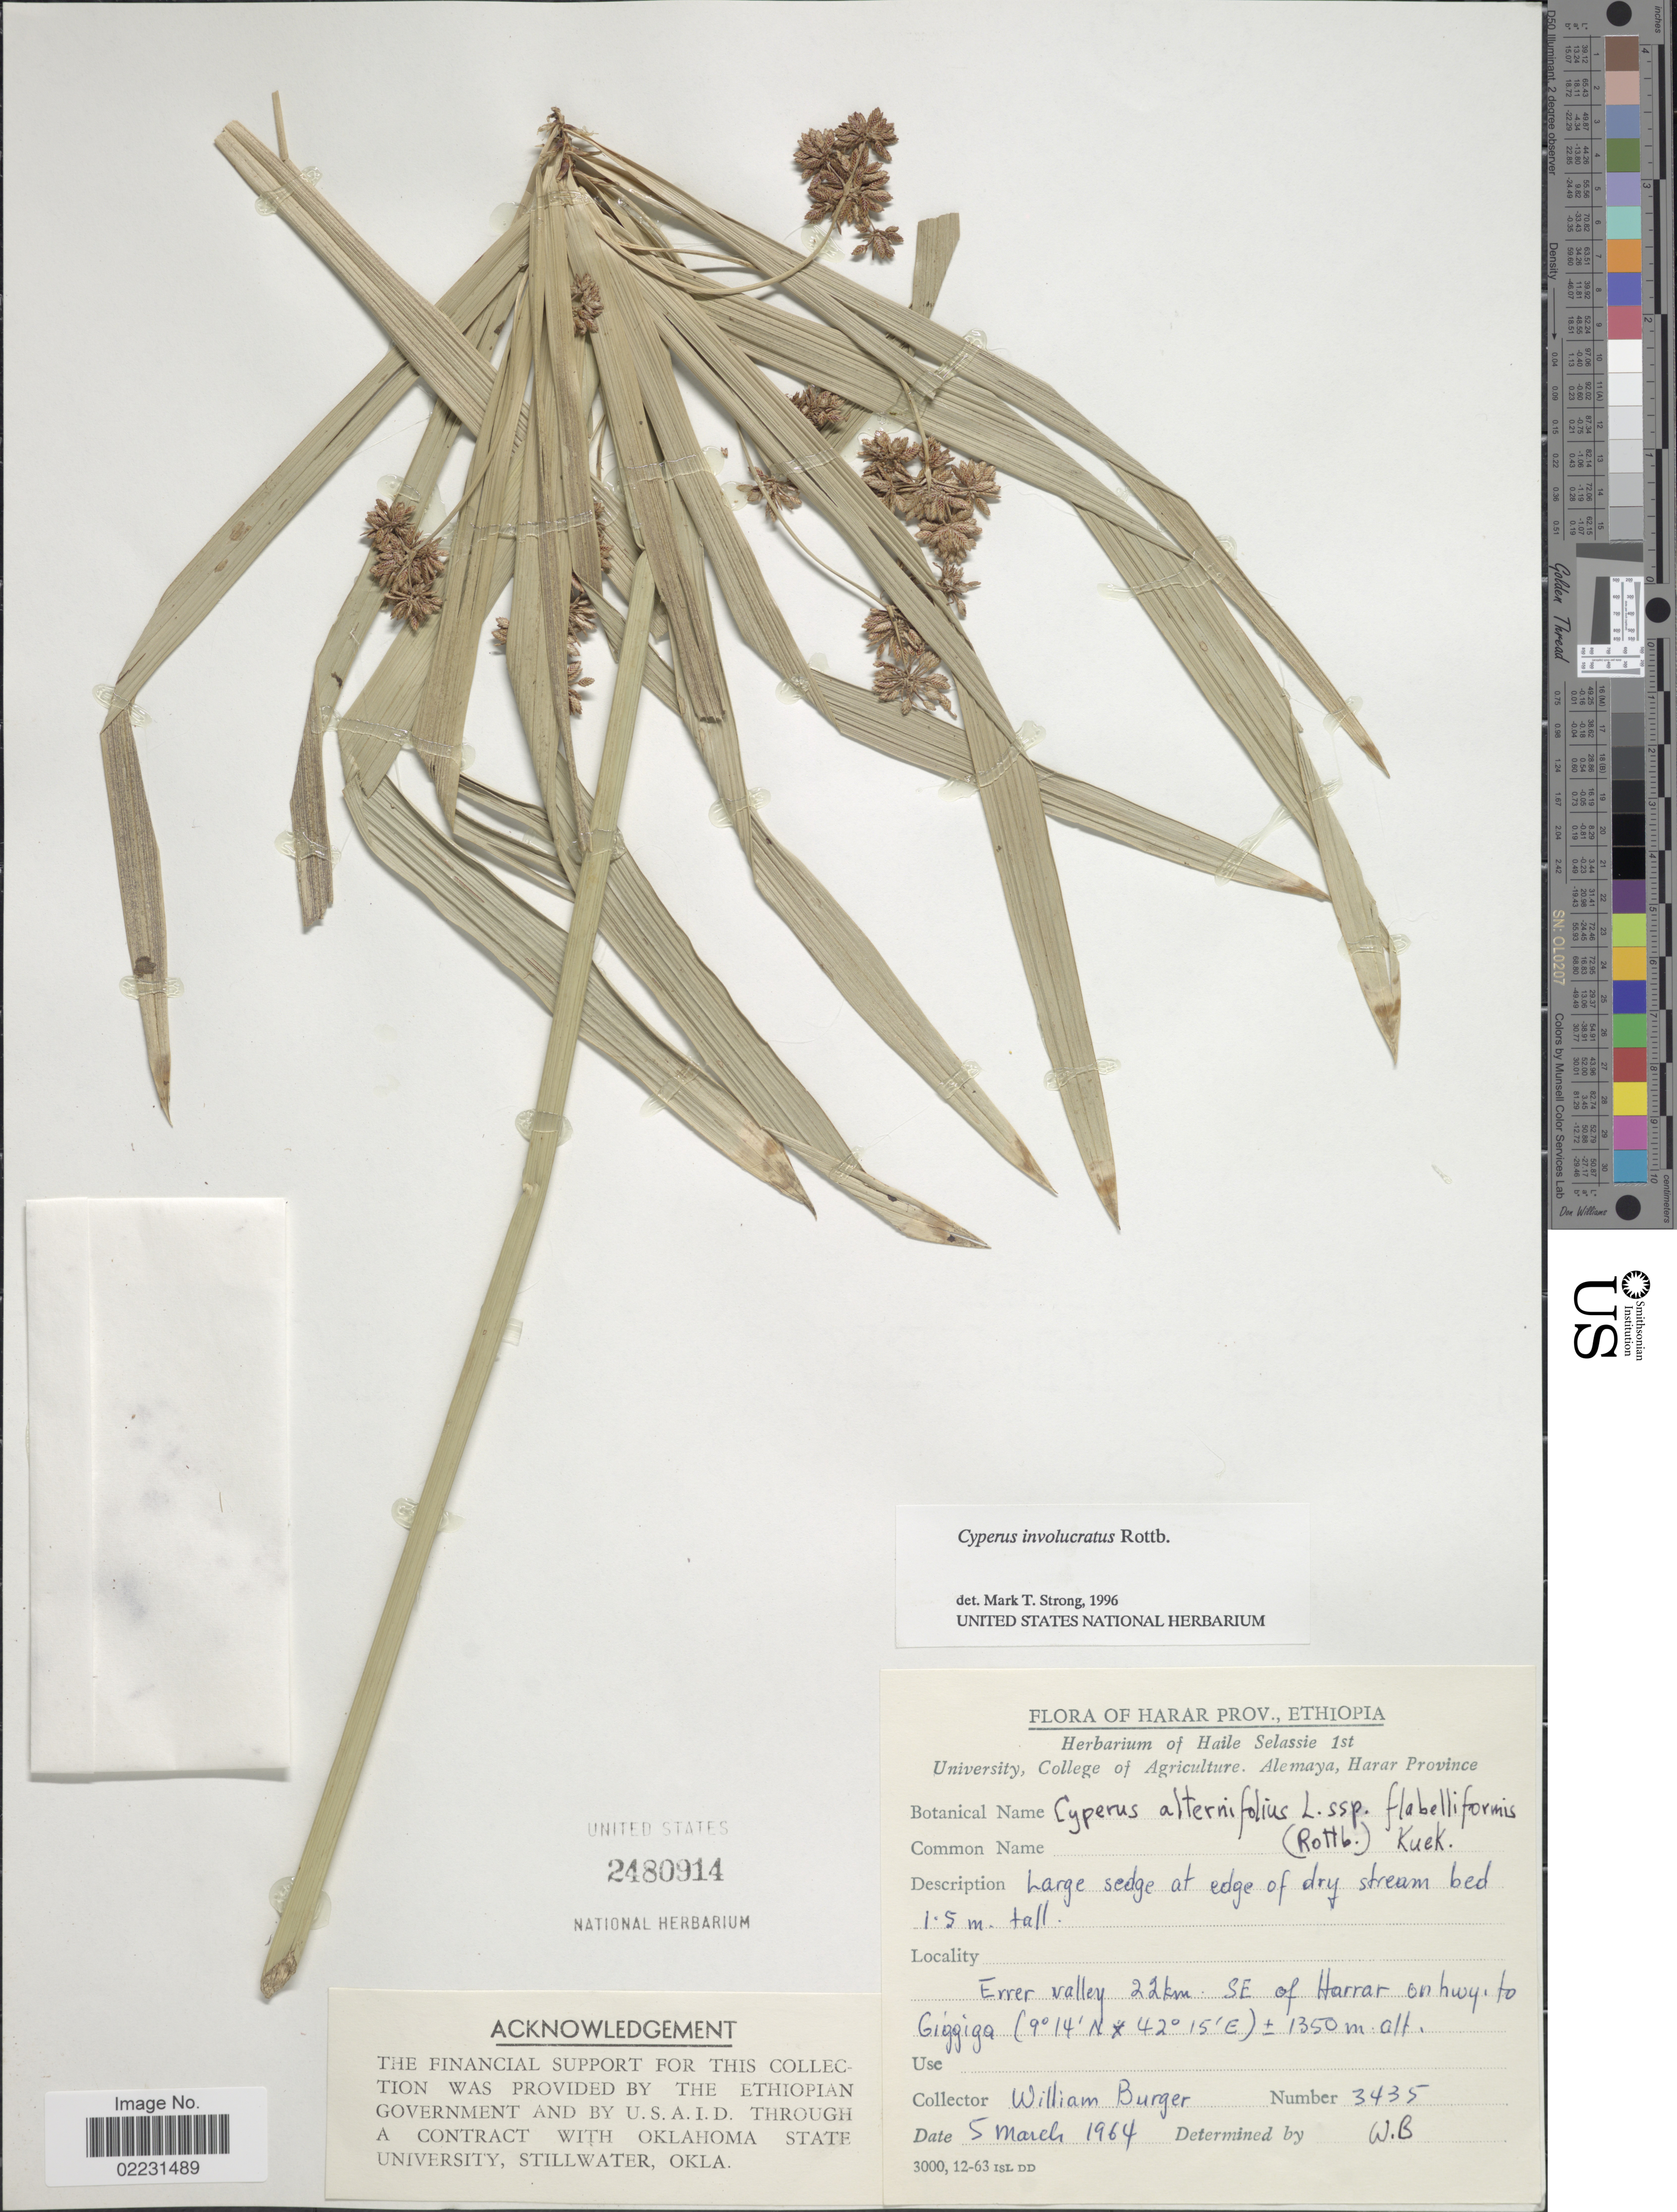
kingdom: Plantae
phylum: Tracheophyta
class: Liliopsida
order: Poales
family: Cyperaceae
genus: Cyperus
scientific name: Cyperus involucratus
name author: Rottb.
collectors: W. Burger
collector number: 3435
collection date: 1964-03-05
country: Ethiopia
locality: Harar Prov. Ethiopia. Errer valley 22 km. SE of Harrar on hwy to Giggiga.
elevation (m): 1350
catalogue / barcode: US 2480914